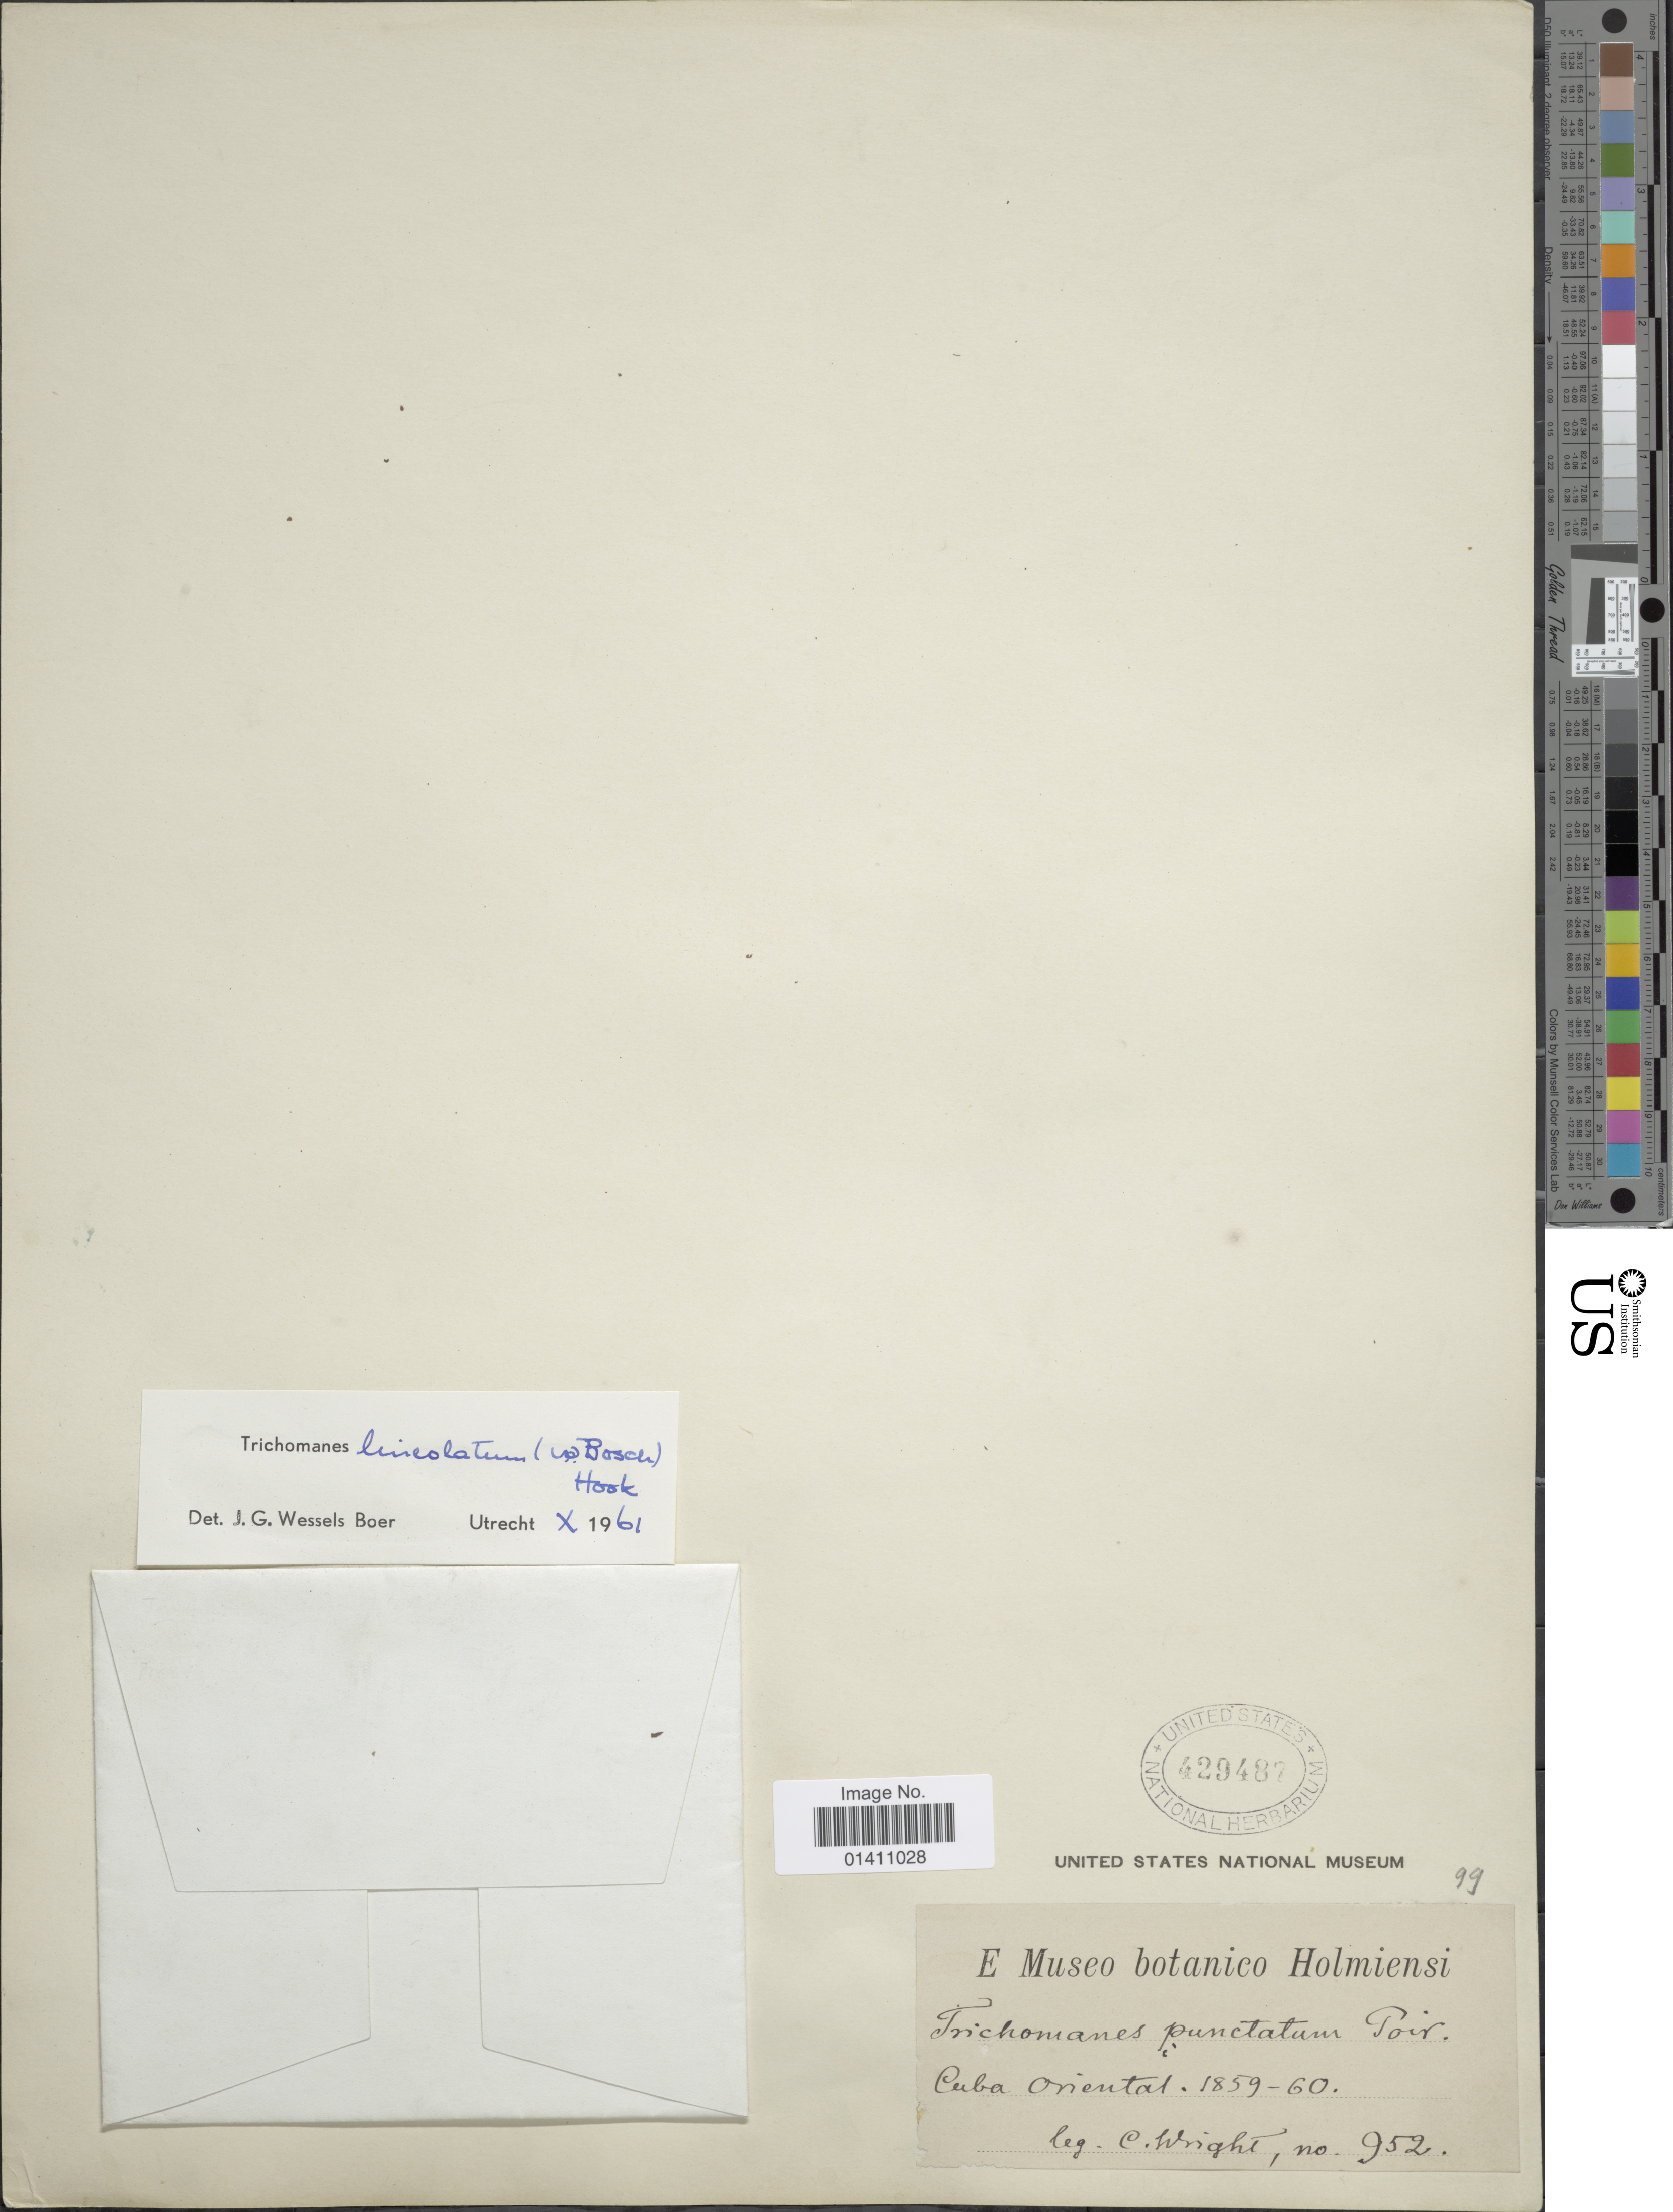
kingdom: Plantae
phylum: Tracheophyta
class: Polypodiopsida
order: Hymenophyllales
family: Hymenophyllaceae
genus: Didymoglossum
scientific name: Didymoglossum lineolatum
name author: Bosch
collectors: C. Wright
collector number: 952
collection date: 1859/1860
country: Cuba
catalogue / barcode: US 429487